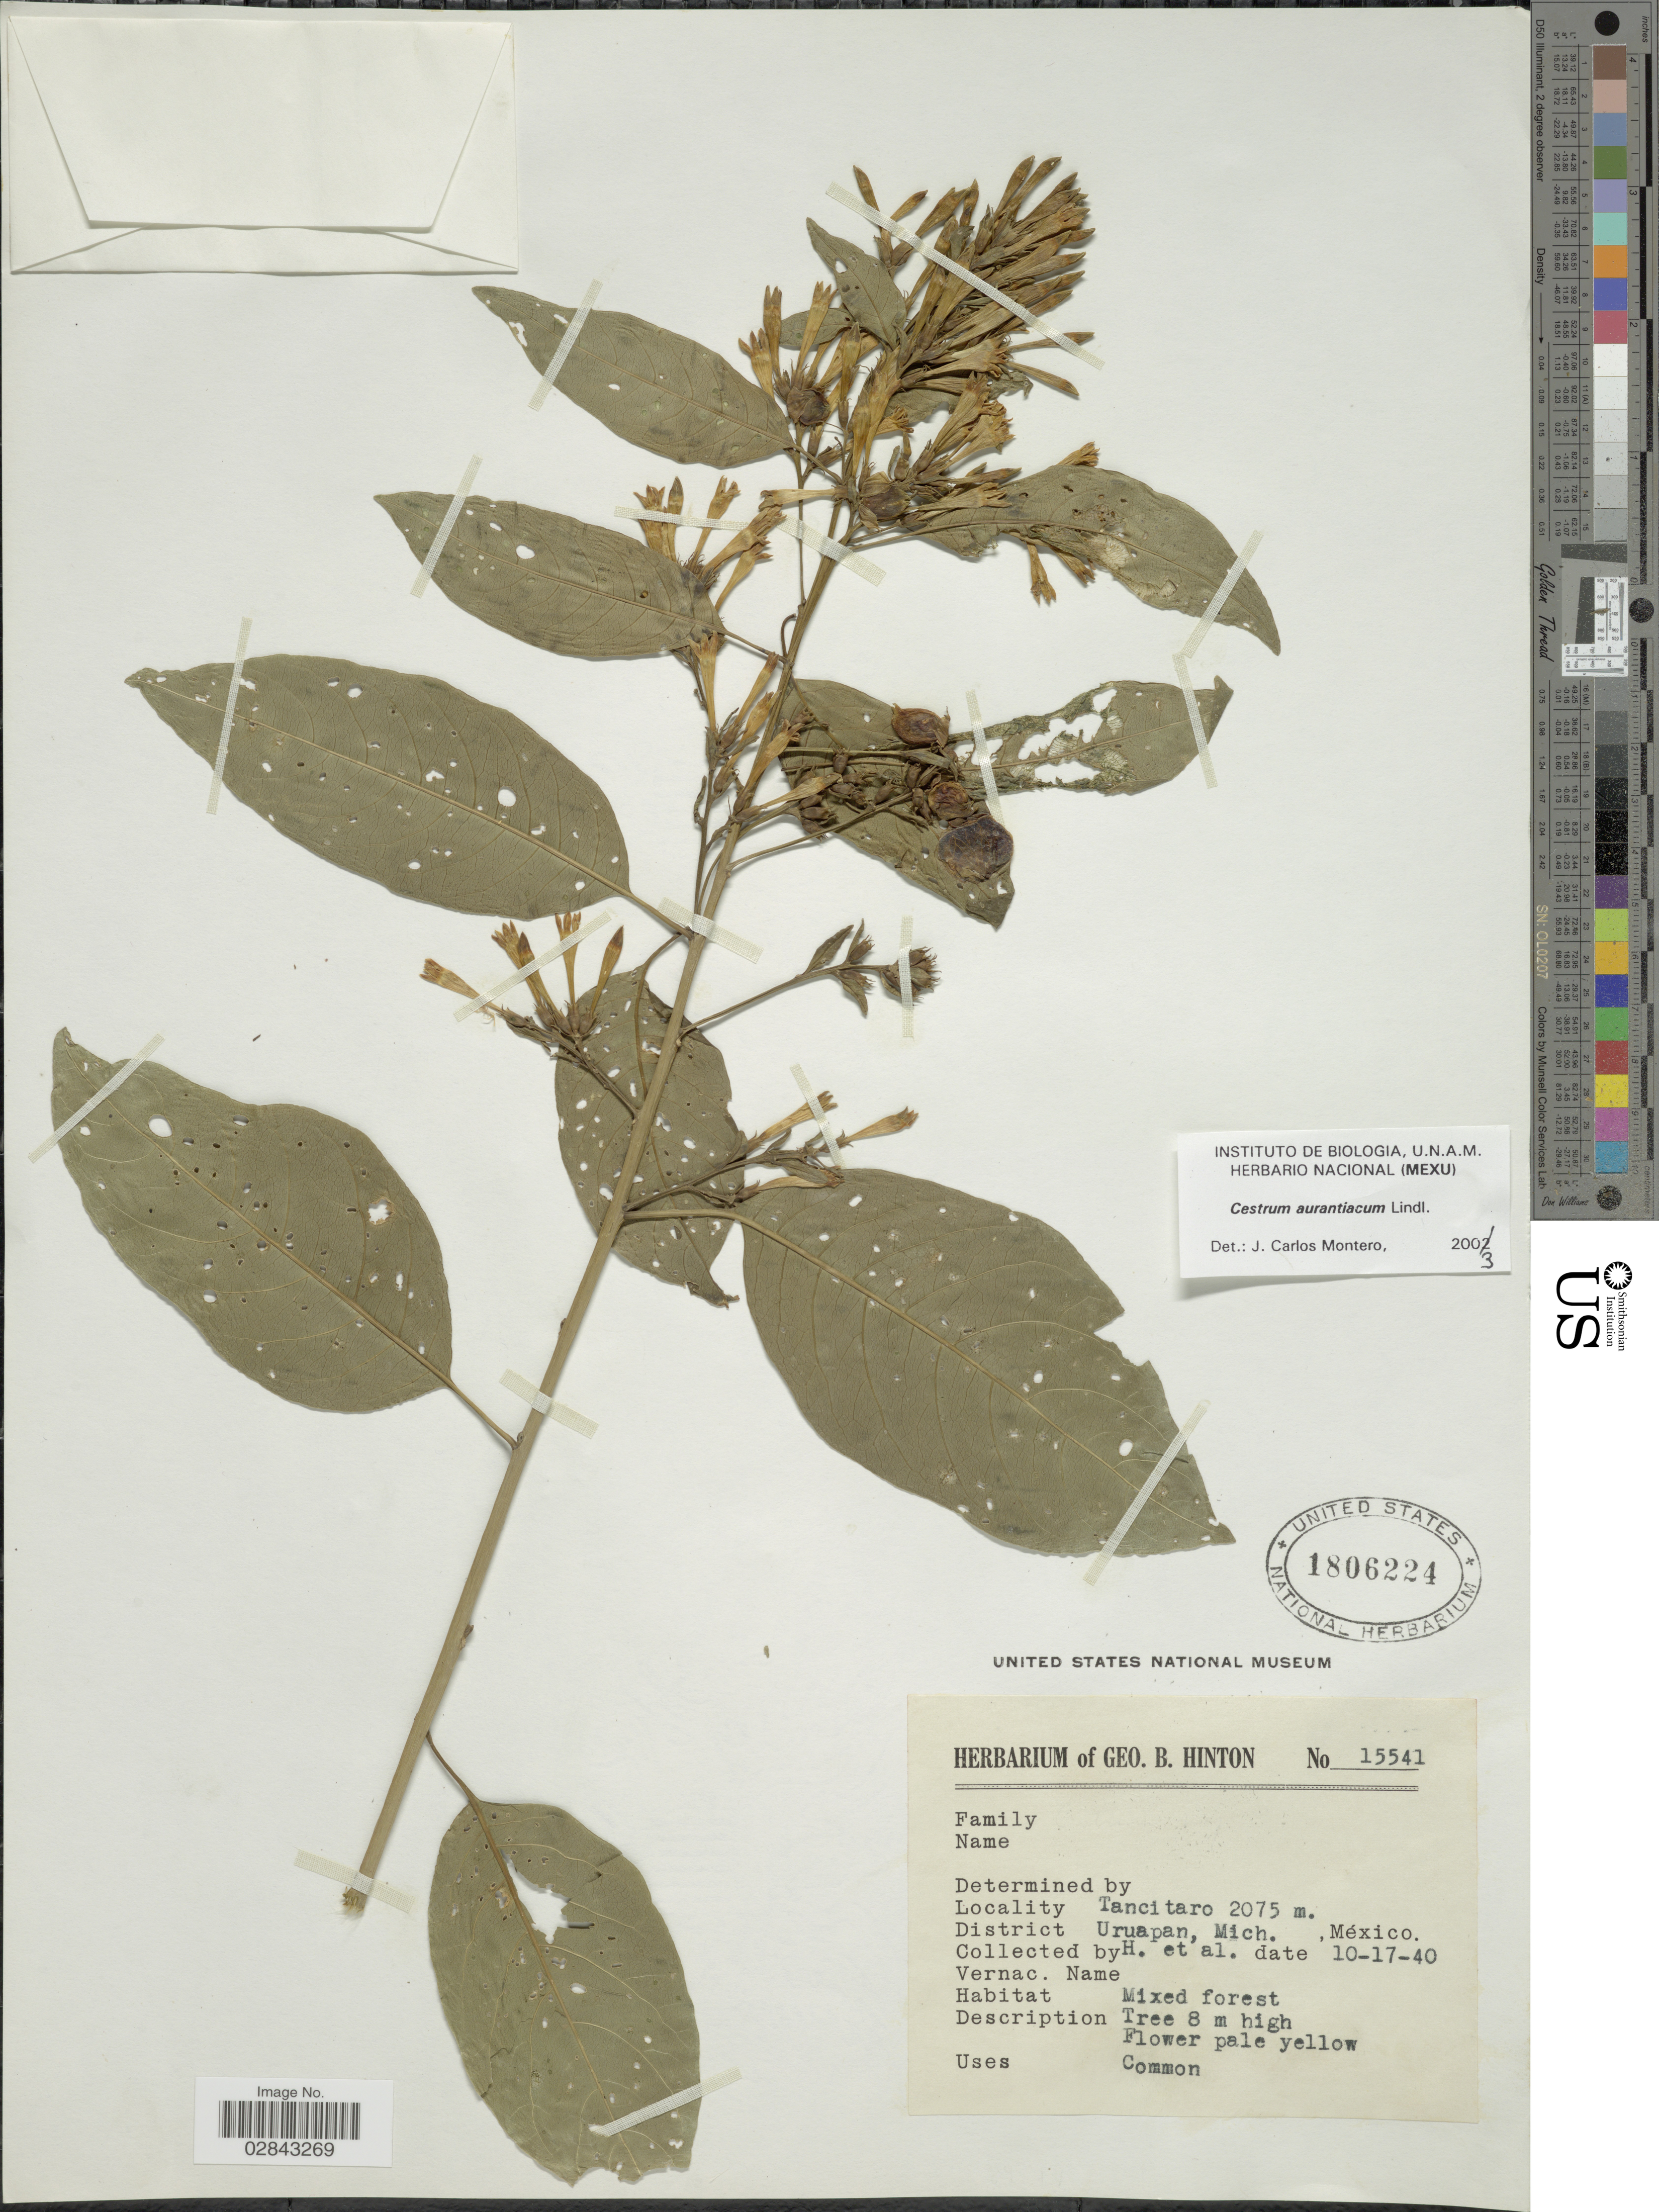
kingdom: Plantae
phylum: Tracheophyta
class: Magnoliopsida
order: Solanales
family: Solanaceae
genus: Cestrum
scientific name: Cestrum aurantiacum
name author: Lindley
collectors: G. B. Hinton & et al.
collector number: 15541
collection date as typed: Transcribed d/m/y: 17/10/40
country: Mexico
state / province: Michoacán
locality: Tancitaro. District Uruapan.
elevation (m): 2075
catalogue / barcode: US 1806224